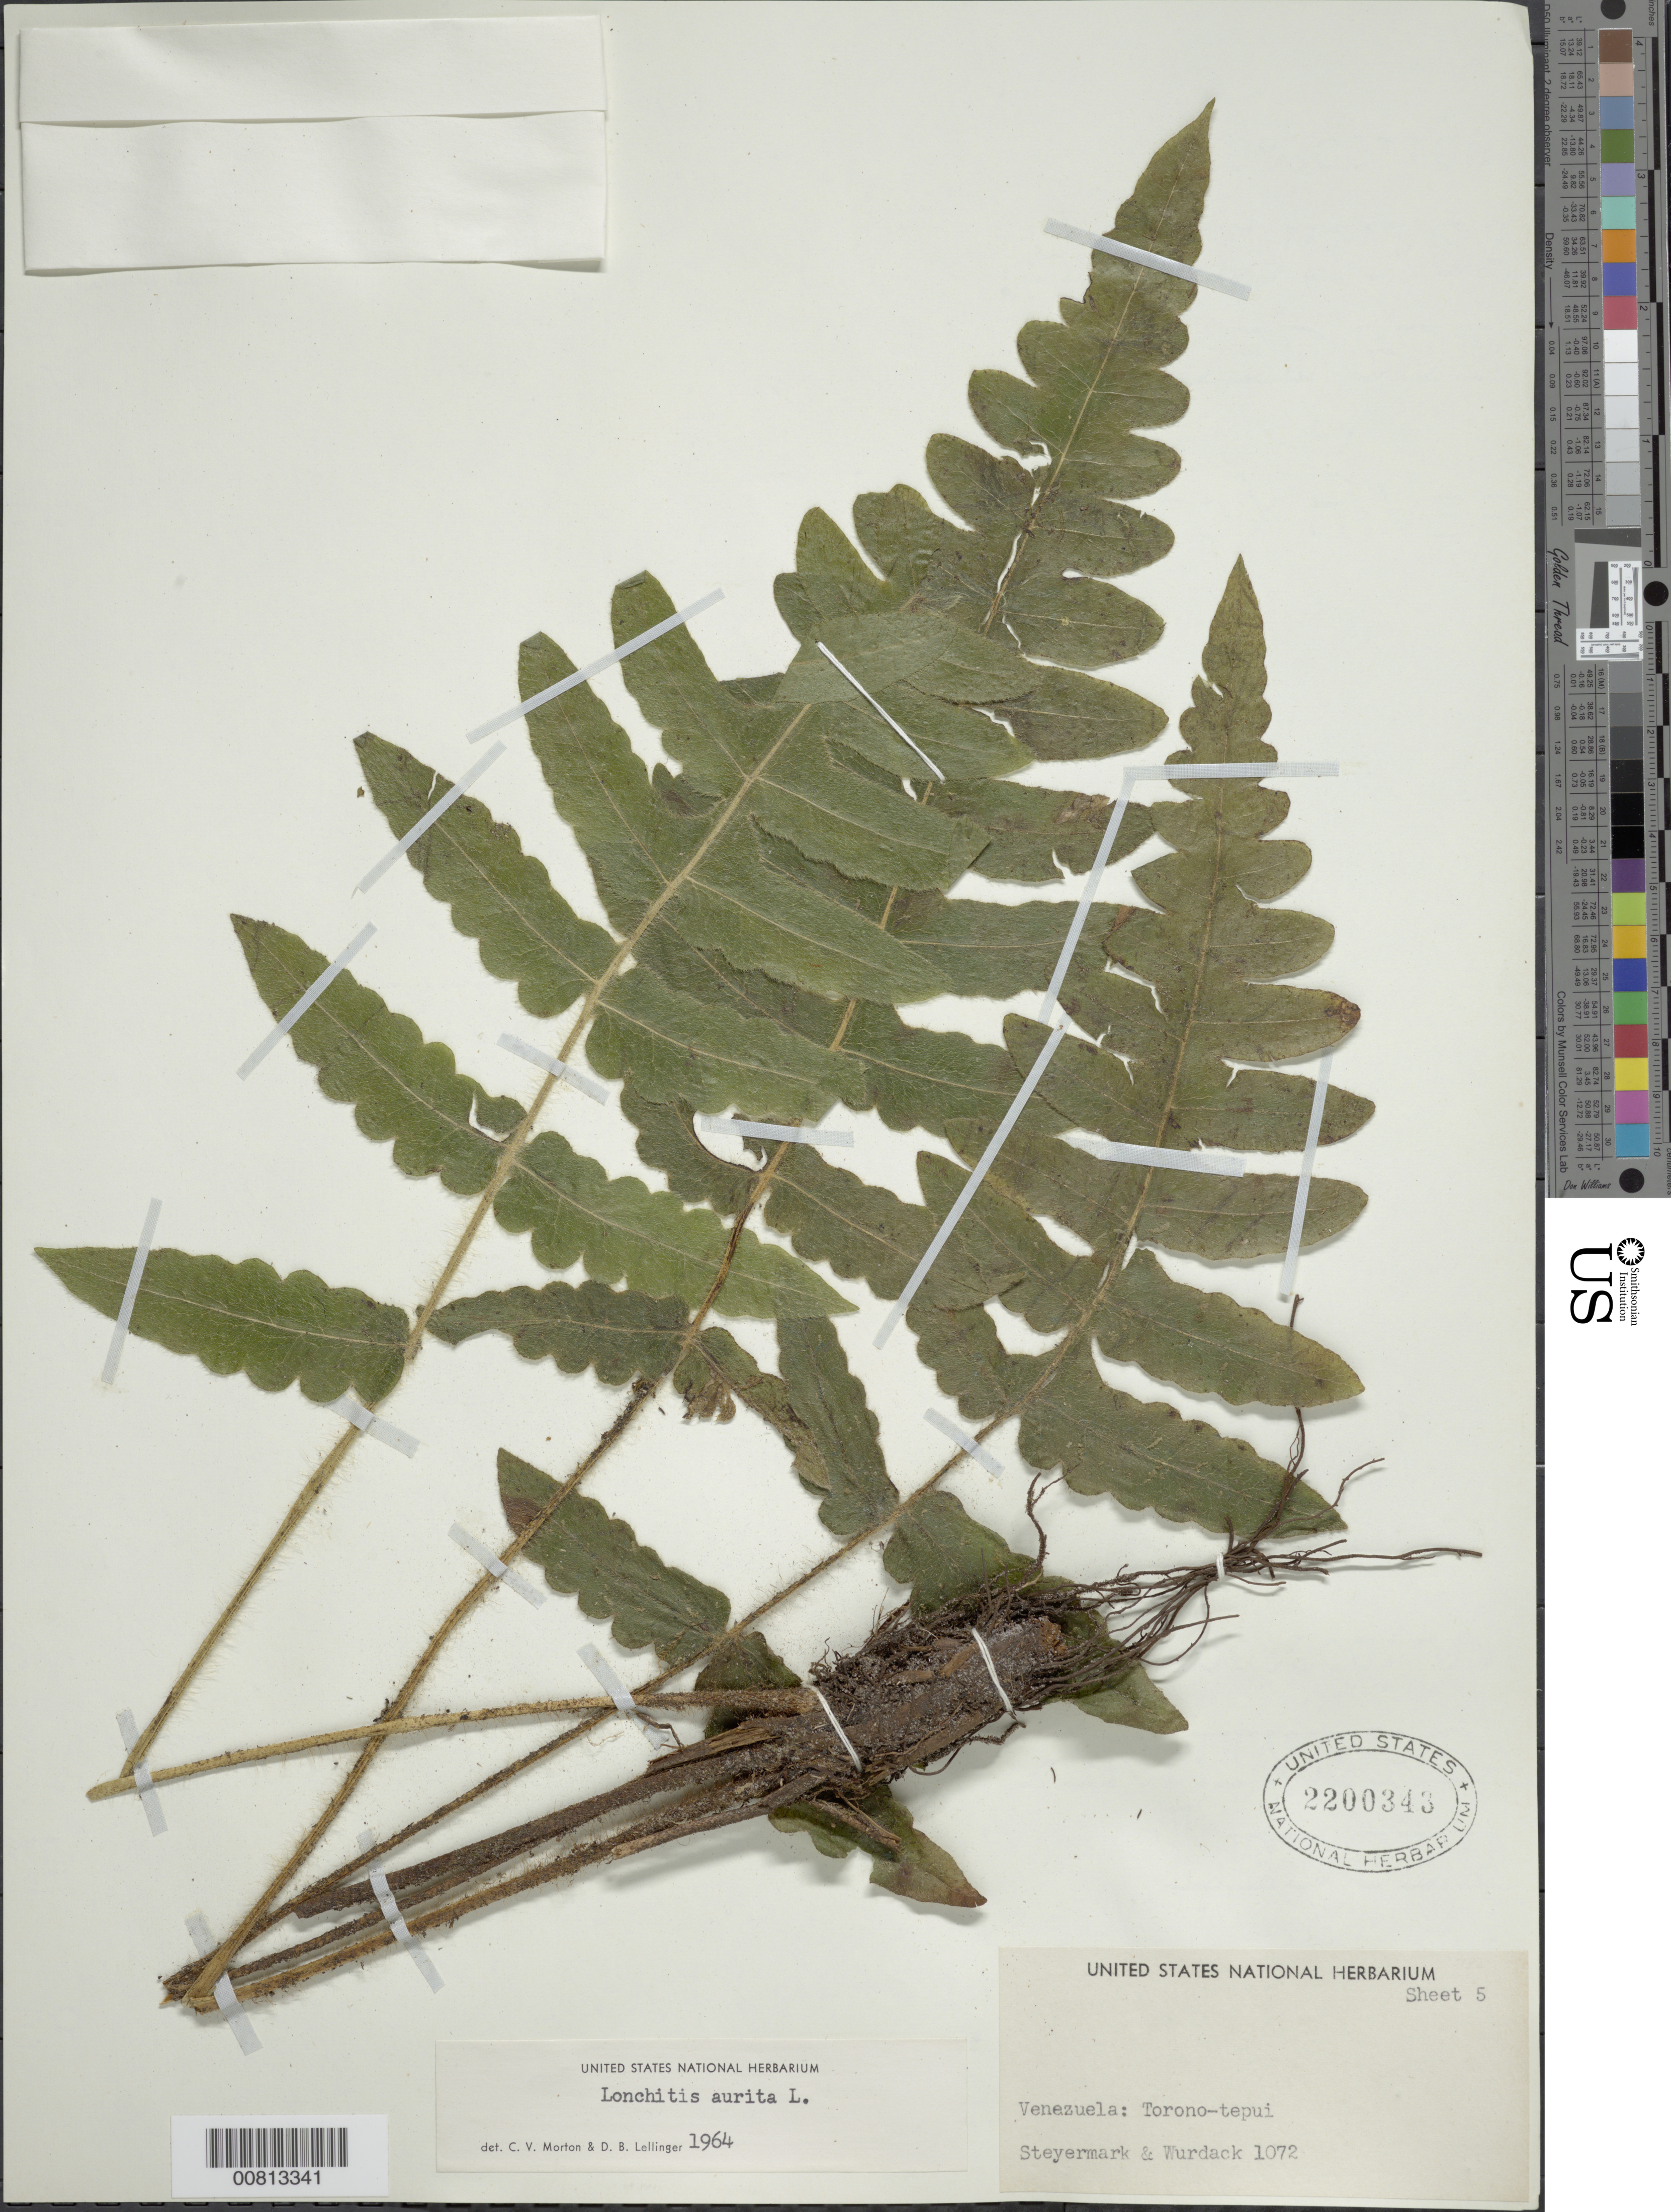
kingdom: Plantae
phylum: Tracheophyta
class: Polypodiopsida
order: Polypodiales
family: Dennstaedtiaceae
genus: Blotiella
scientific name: Blotiella lindeniana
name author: (Hook.) R.M. Tryon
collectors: Steyermark, -- & -- Wurdack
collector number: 1072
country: Venezuela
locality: Torono-tepui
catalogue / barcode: US 2200343